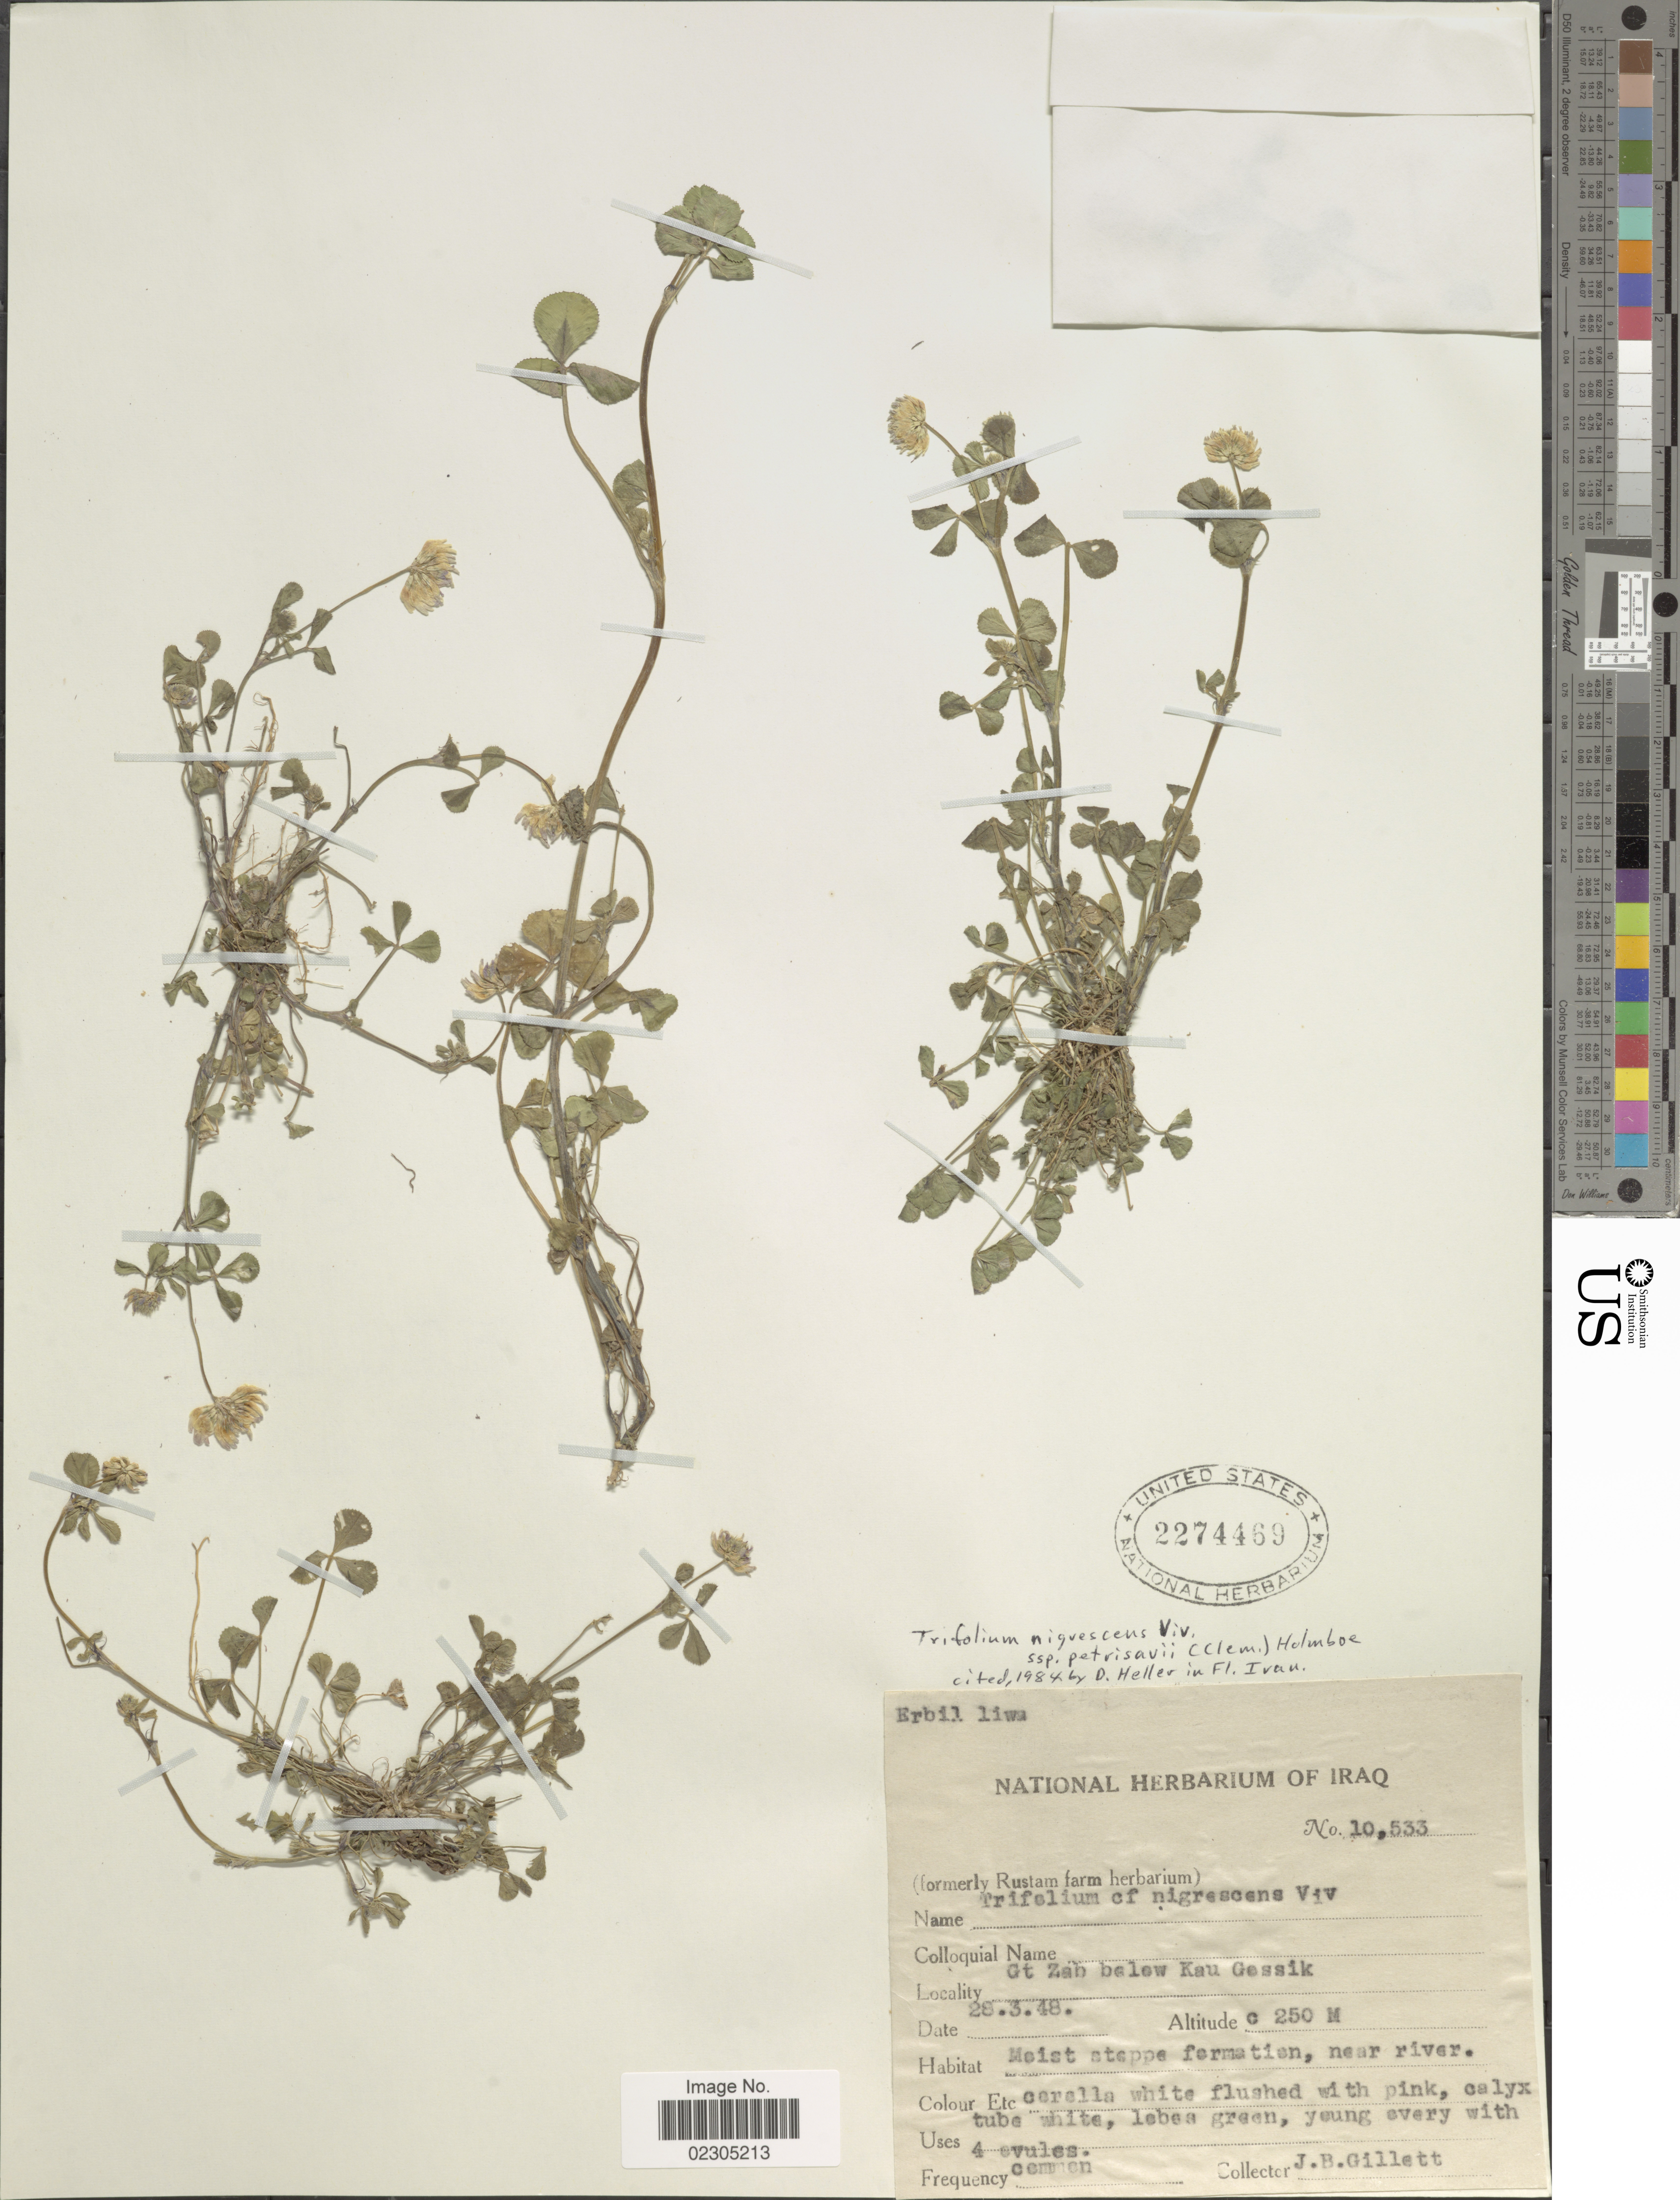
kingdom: Plantae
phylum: Tracheophyta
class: Magnoliopsida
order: Fabales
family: Fabaceae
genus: Trifolium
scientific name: Trifolium nigrescens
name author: Viv.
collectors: J. B. Gillett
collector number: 10533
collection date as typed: Transcribed d/m/y: 28/3/48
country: Iraq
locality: Gt Zab below Kau Gessik. [interpreted]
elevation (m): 250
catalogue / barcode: US 2274469